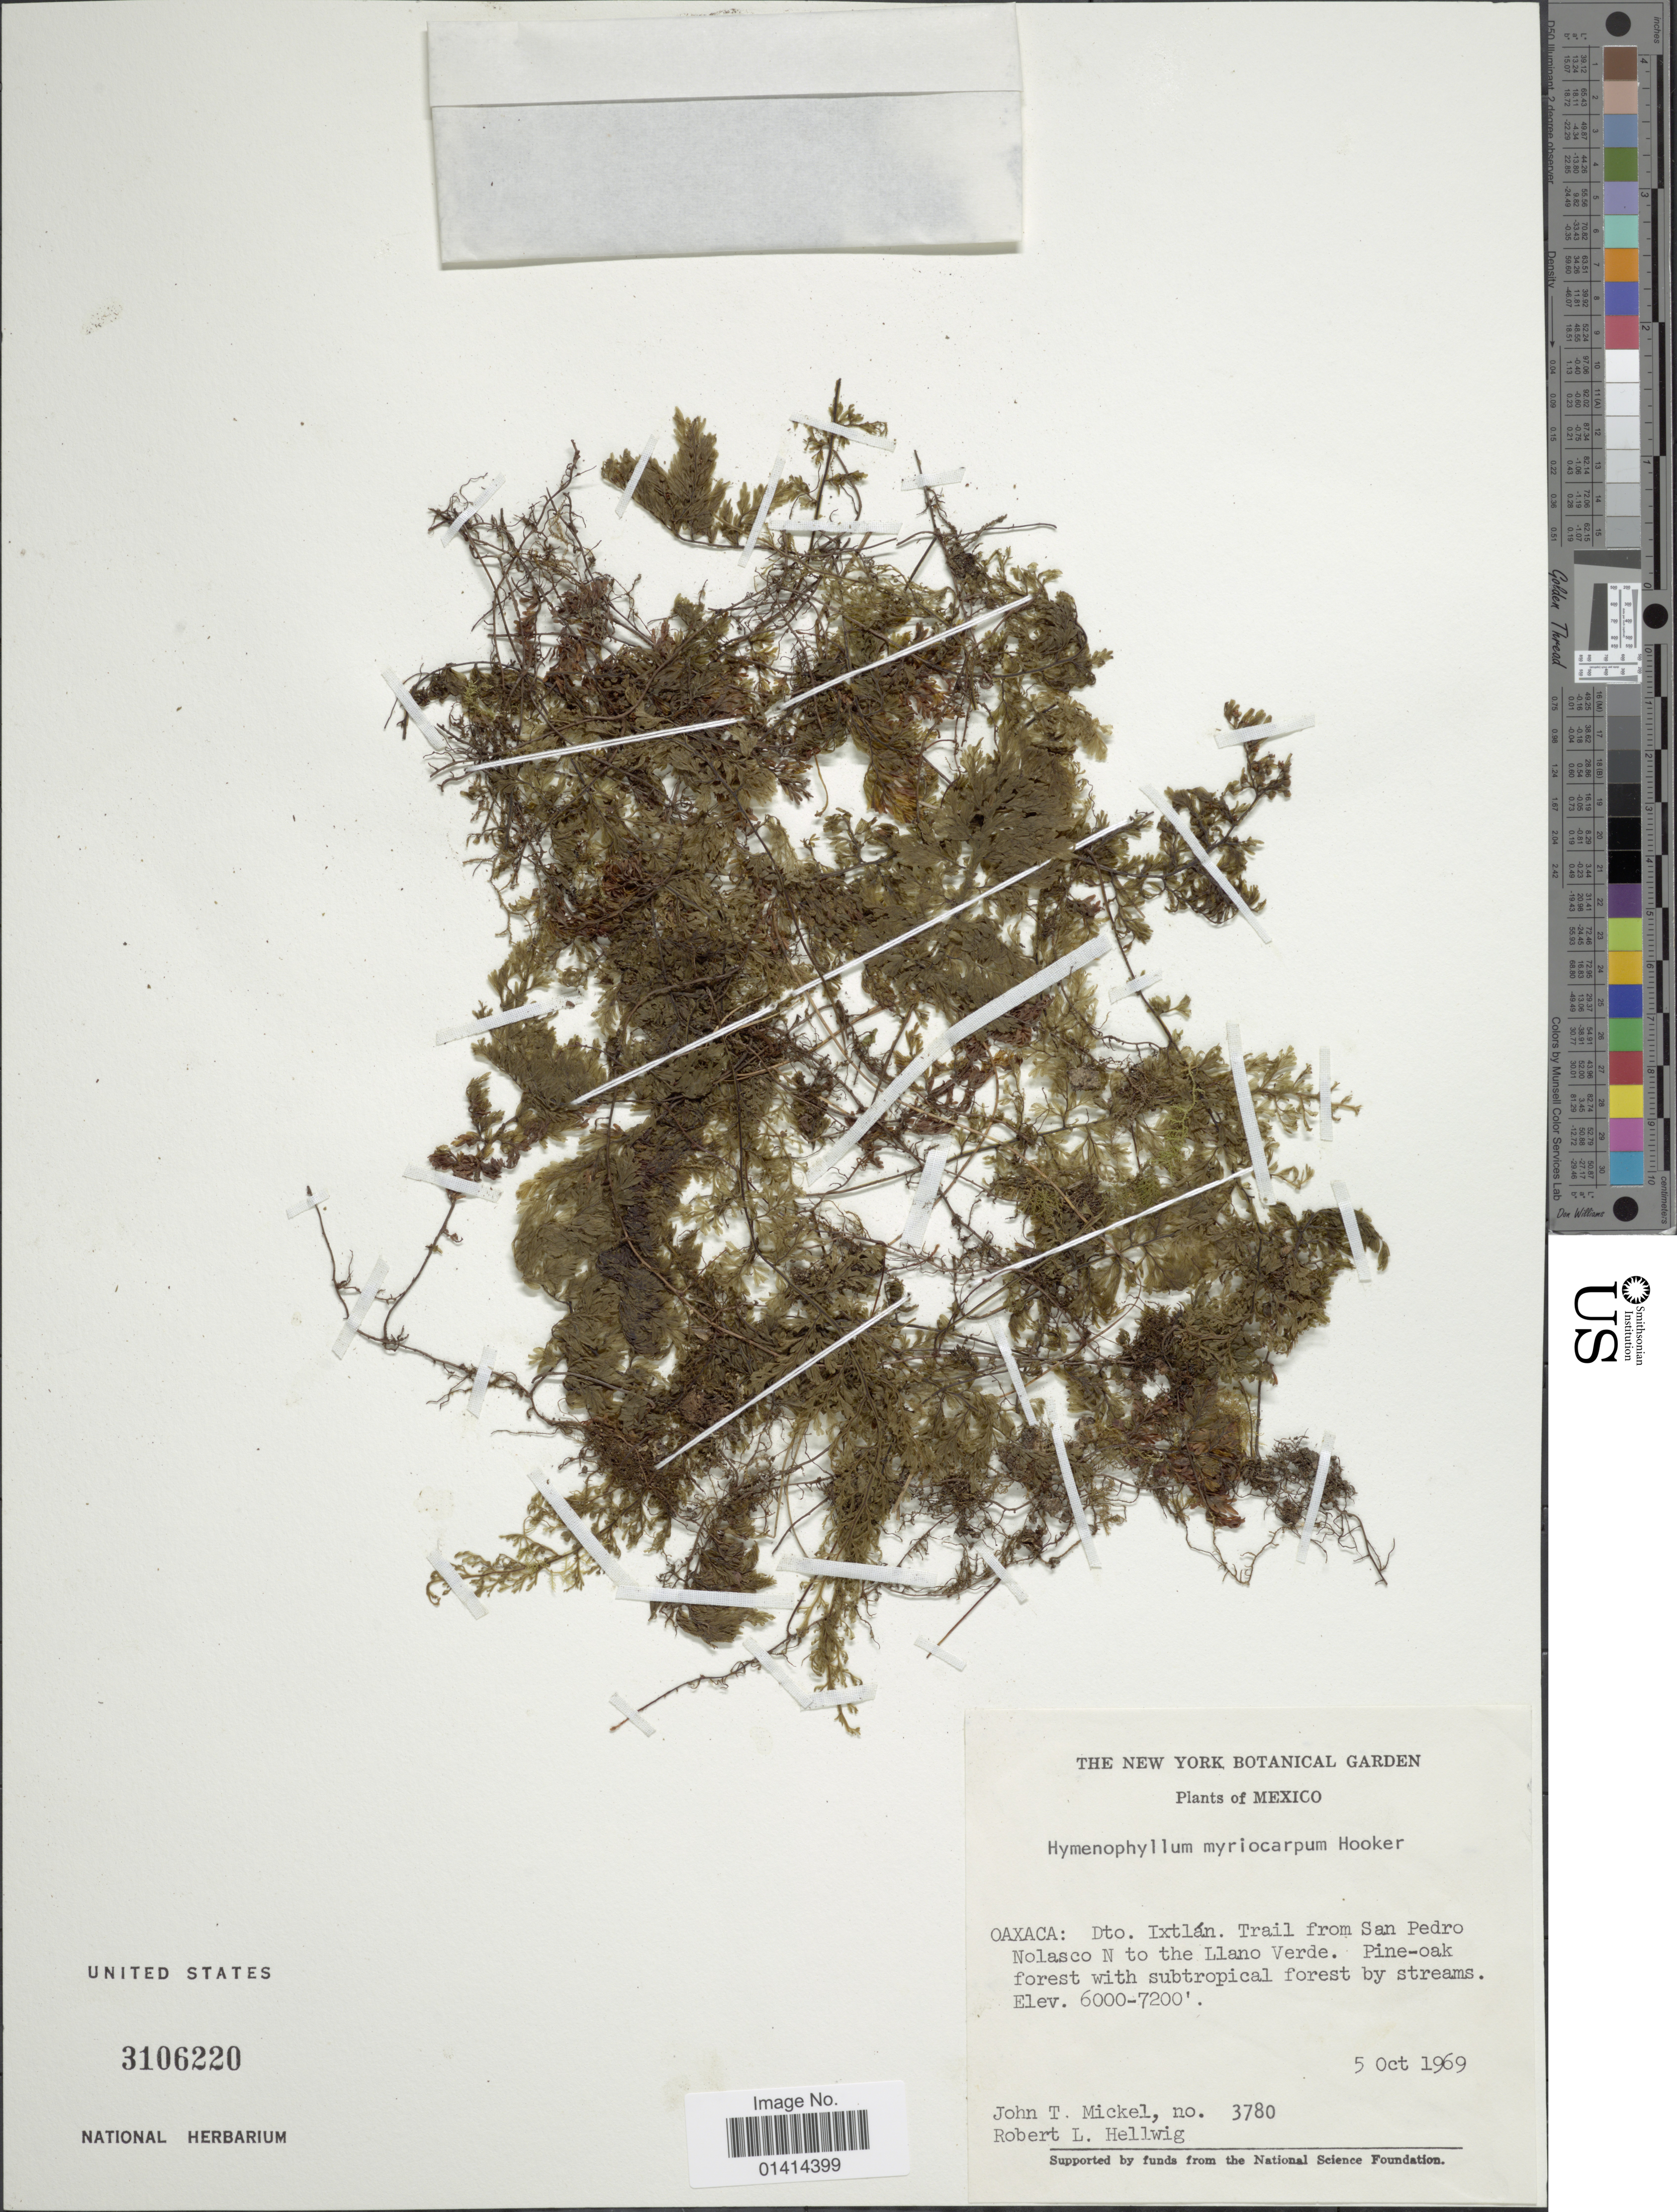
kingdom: Plantae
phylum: Tracheophyta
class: Polypodiopsida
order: Hymenophyllales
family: Hymenophyllaceae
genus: Hymenophyllum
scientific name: Hymenophyllum myriocarpum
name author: Hook.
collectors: J. T. Mickel & R. Hellwig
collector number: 3780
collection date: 1969-10-05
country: Mexico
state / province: Oaxaca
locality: Dto Ixtlán. Trail from San Pedro Nolasco N to the Llano verde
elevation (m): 1829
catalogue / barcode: US 3106220